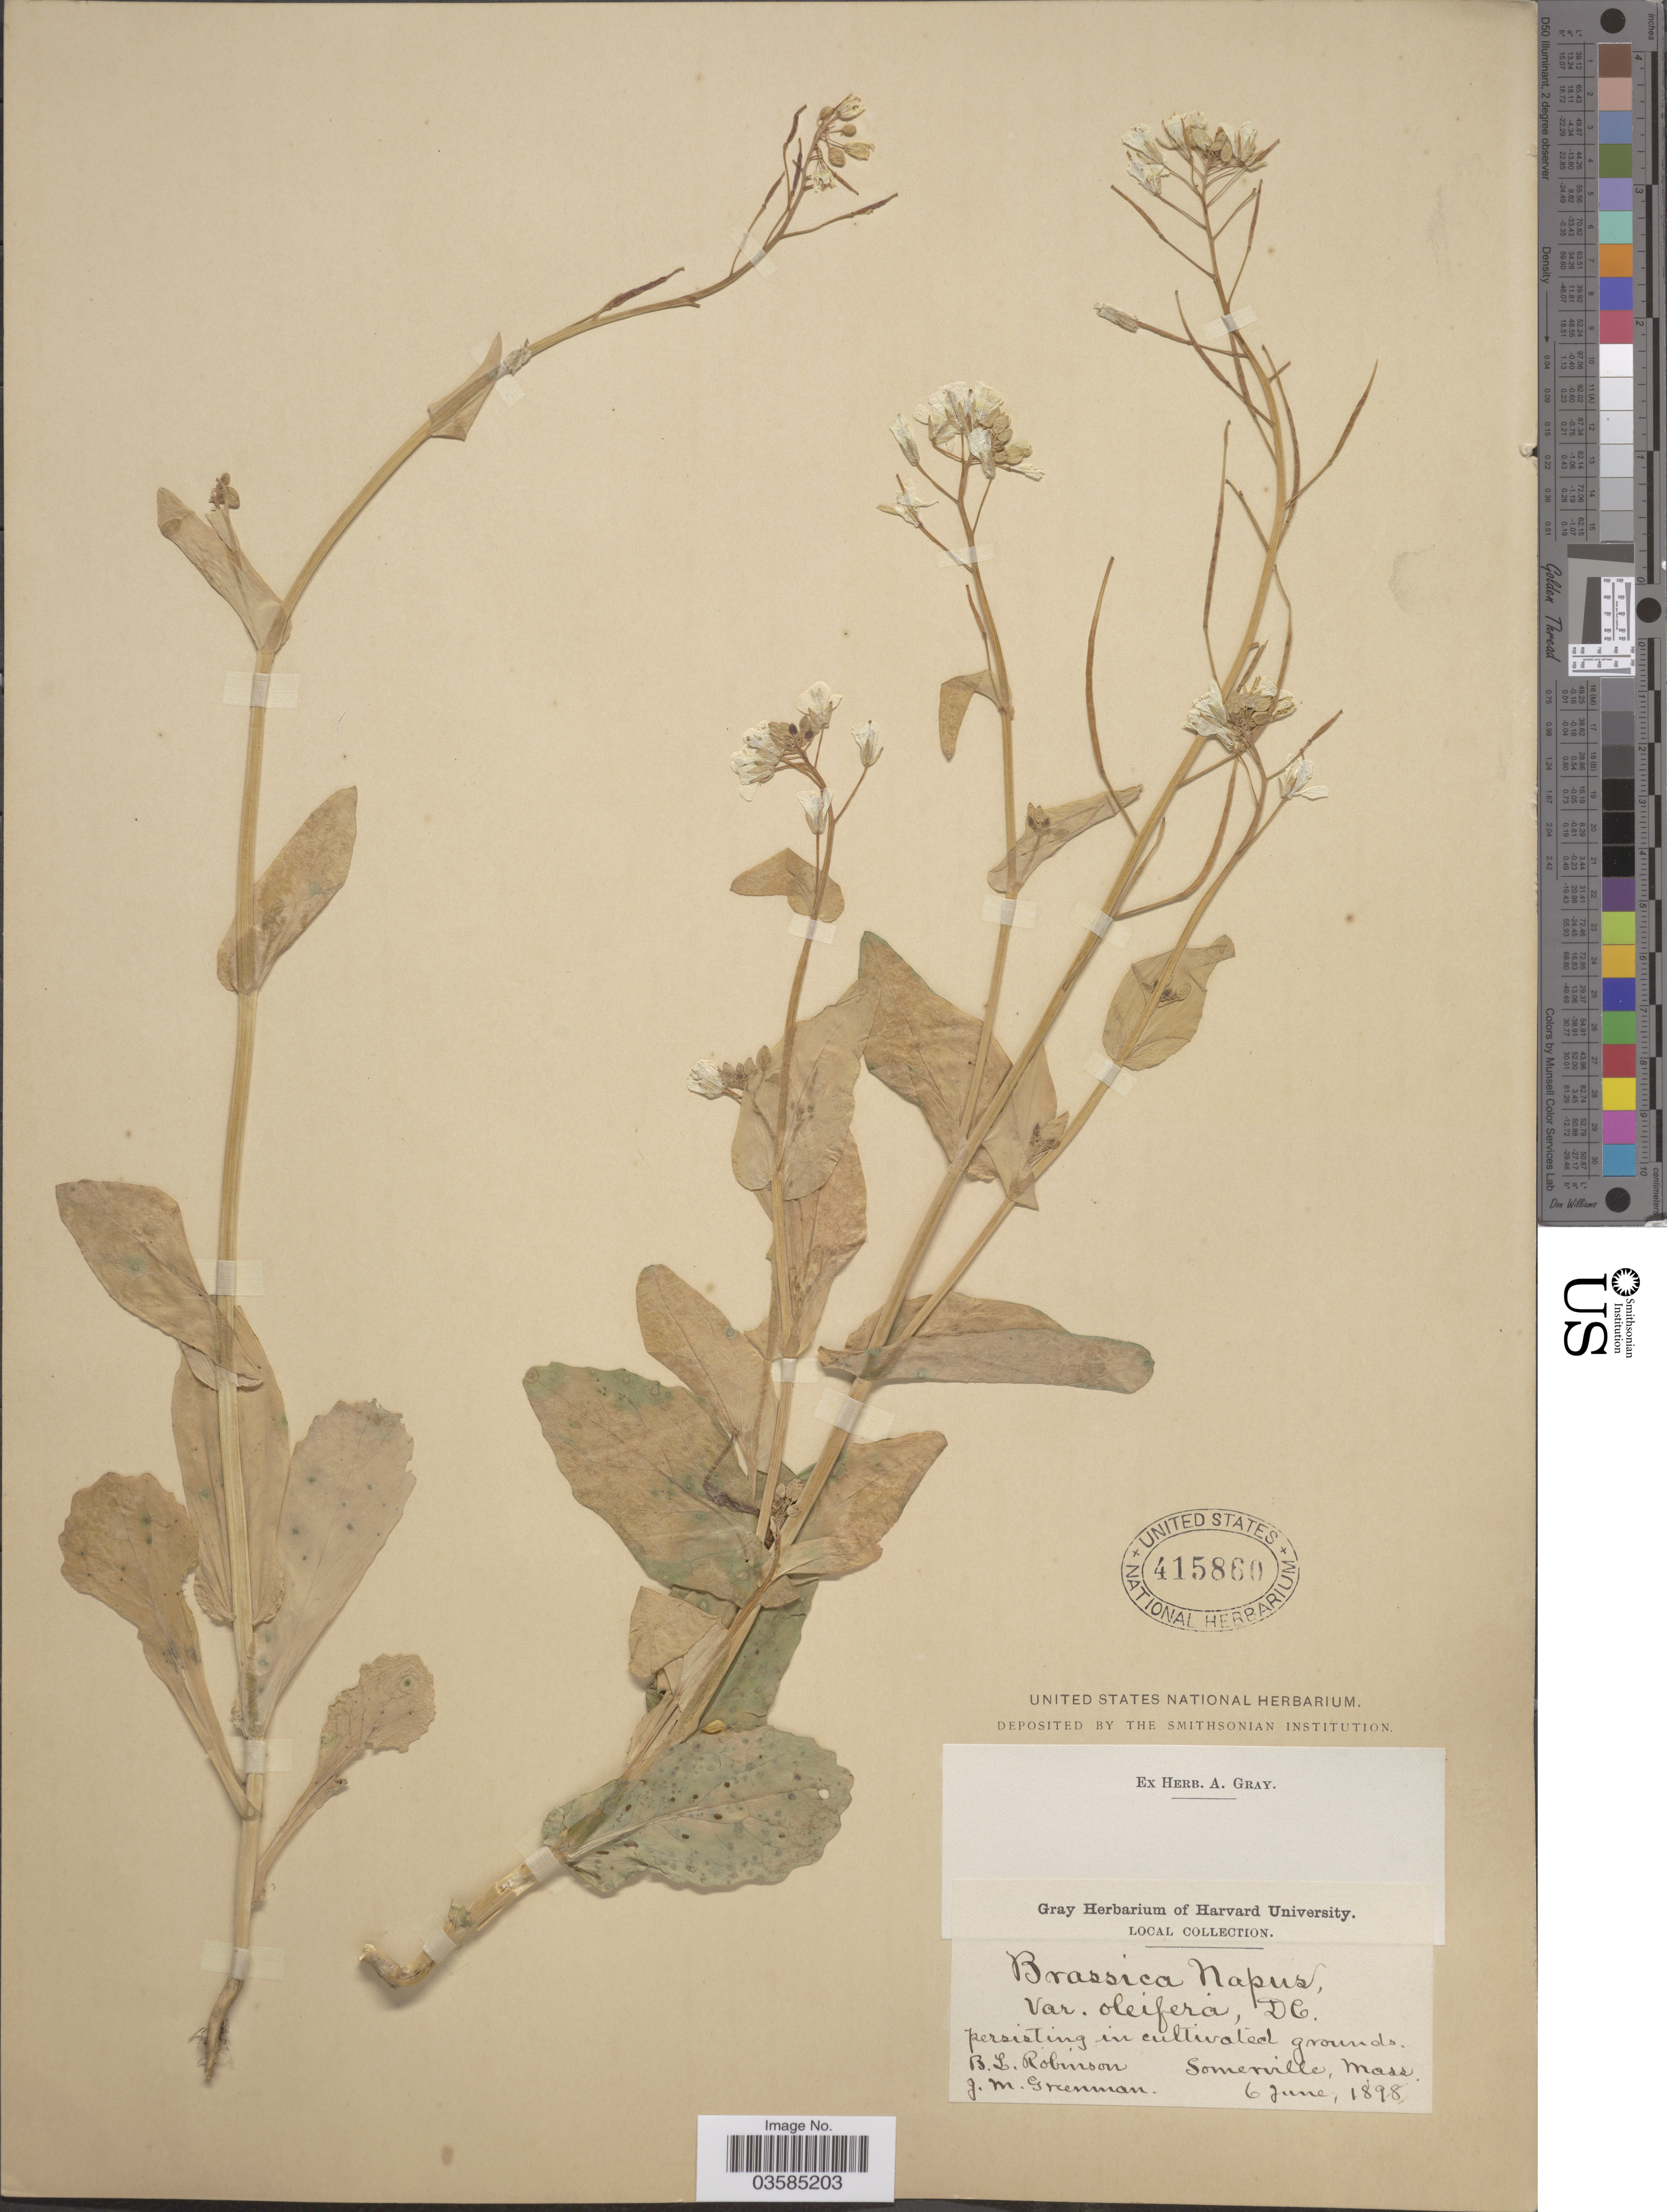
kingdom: Plantae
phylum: Tracheophyta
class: Magnoliopsida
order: Brassicales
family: Brassicaceae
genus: Brassica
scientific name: Brassica napus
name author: L.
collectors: B. L. Robinson & J. M. Greenman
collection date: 1898-06-06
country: United States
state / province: Massachusetts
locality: Somerville.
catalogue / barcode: US 415860